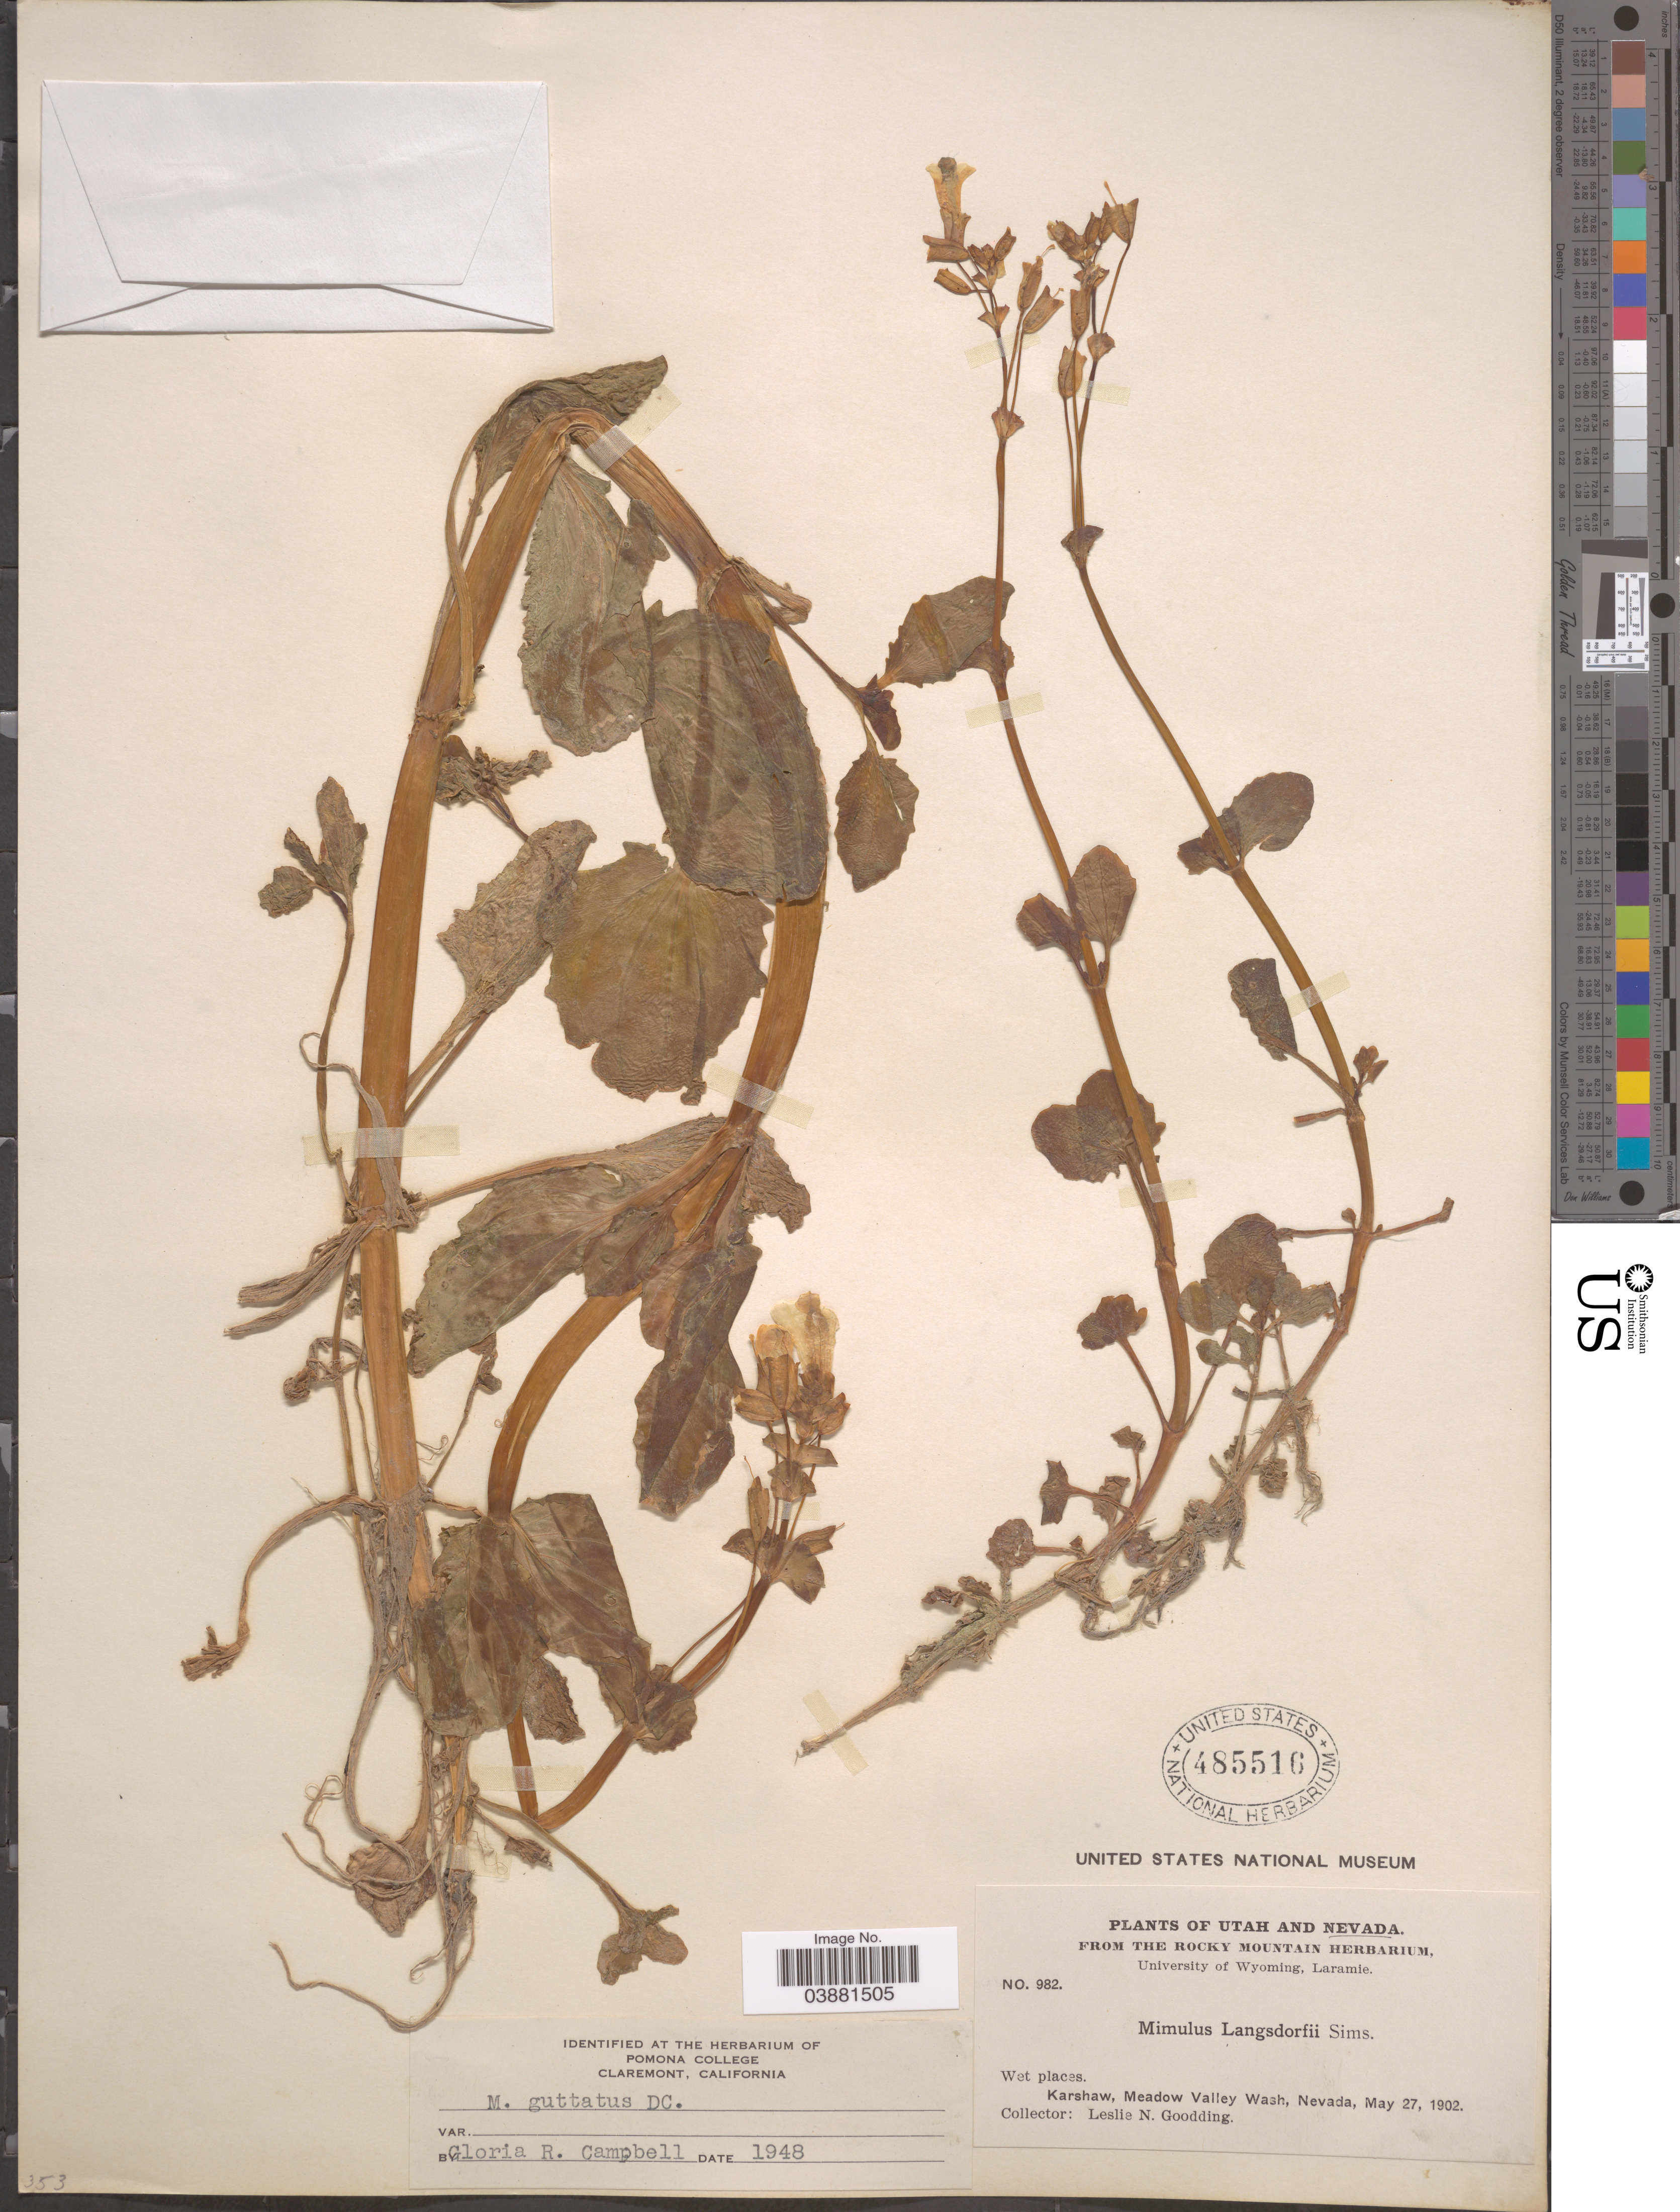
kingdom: Plantae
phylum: Tracheophyta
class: Magnoliopsida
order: Lamiales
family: Phrymaceae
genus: Mimulus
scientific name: Mimulus guttatus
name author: DC.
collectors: L. N. Goodding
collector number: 982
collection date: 1902-05-27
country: United States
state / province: Nevada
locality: Karshaw, Meadow Valley Wash.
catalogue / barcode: US 485516